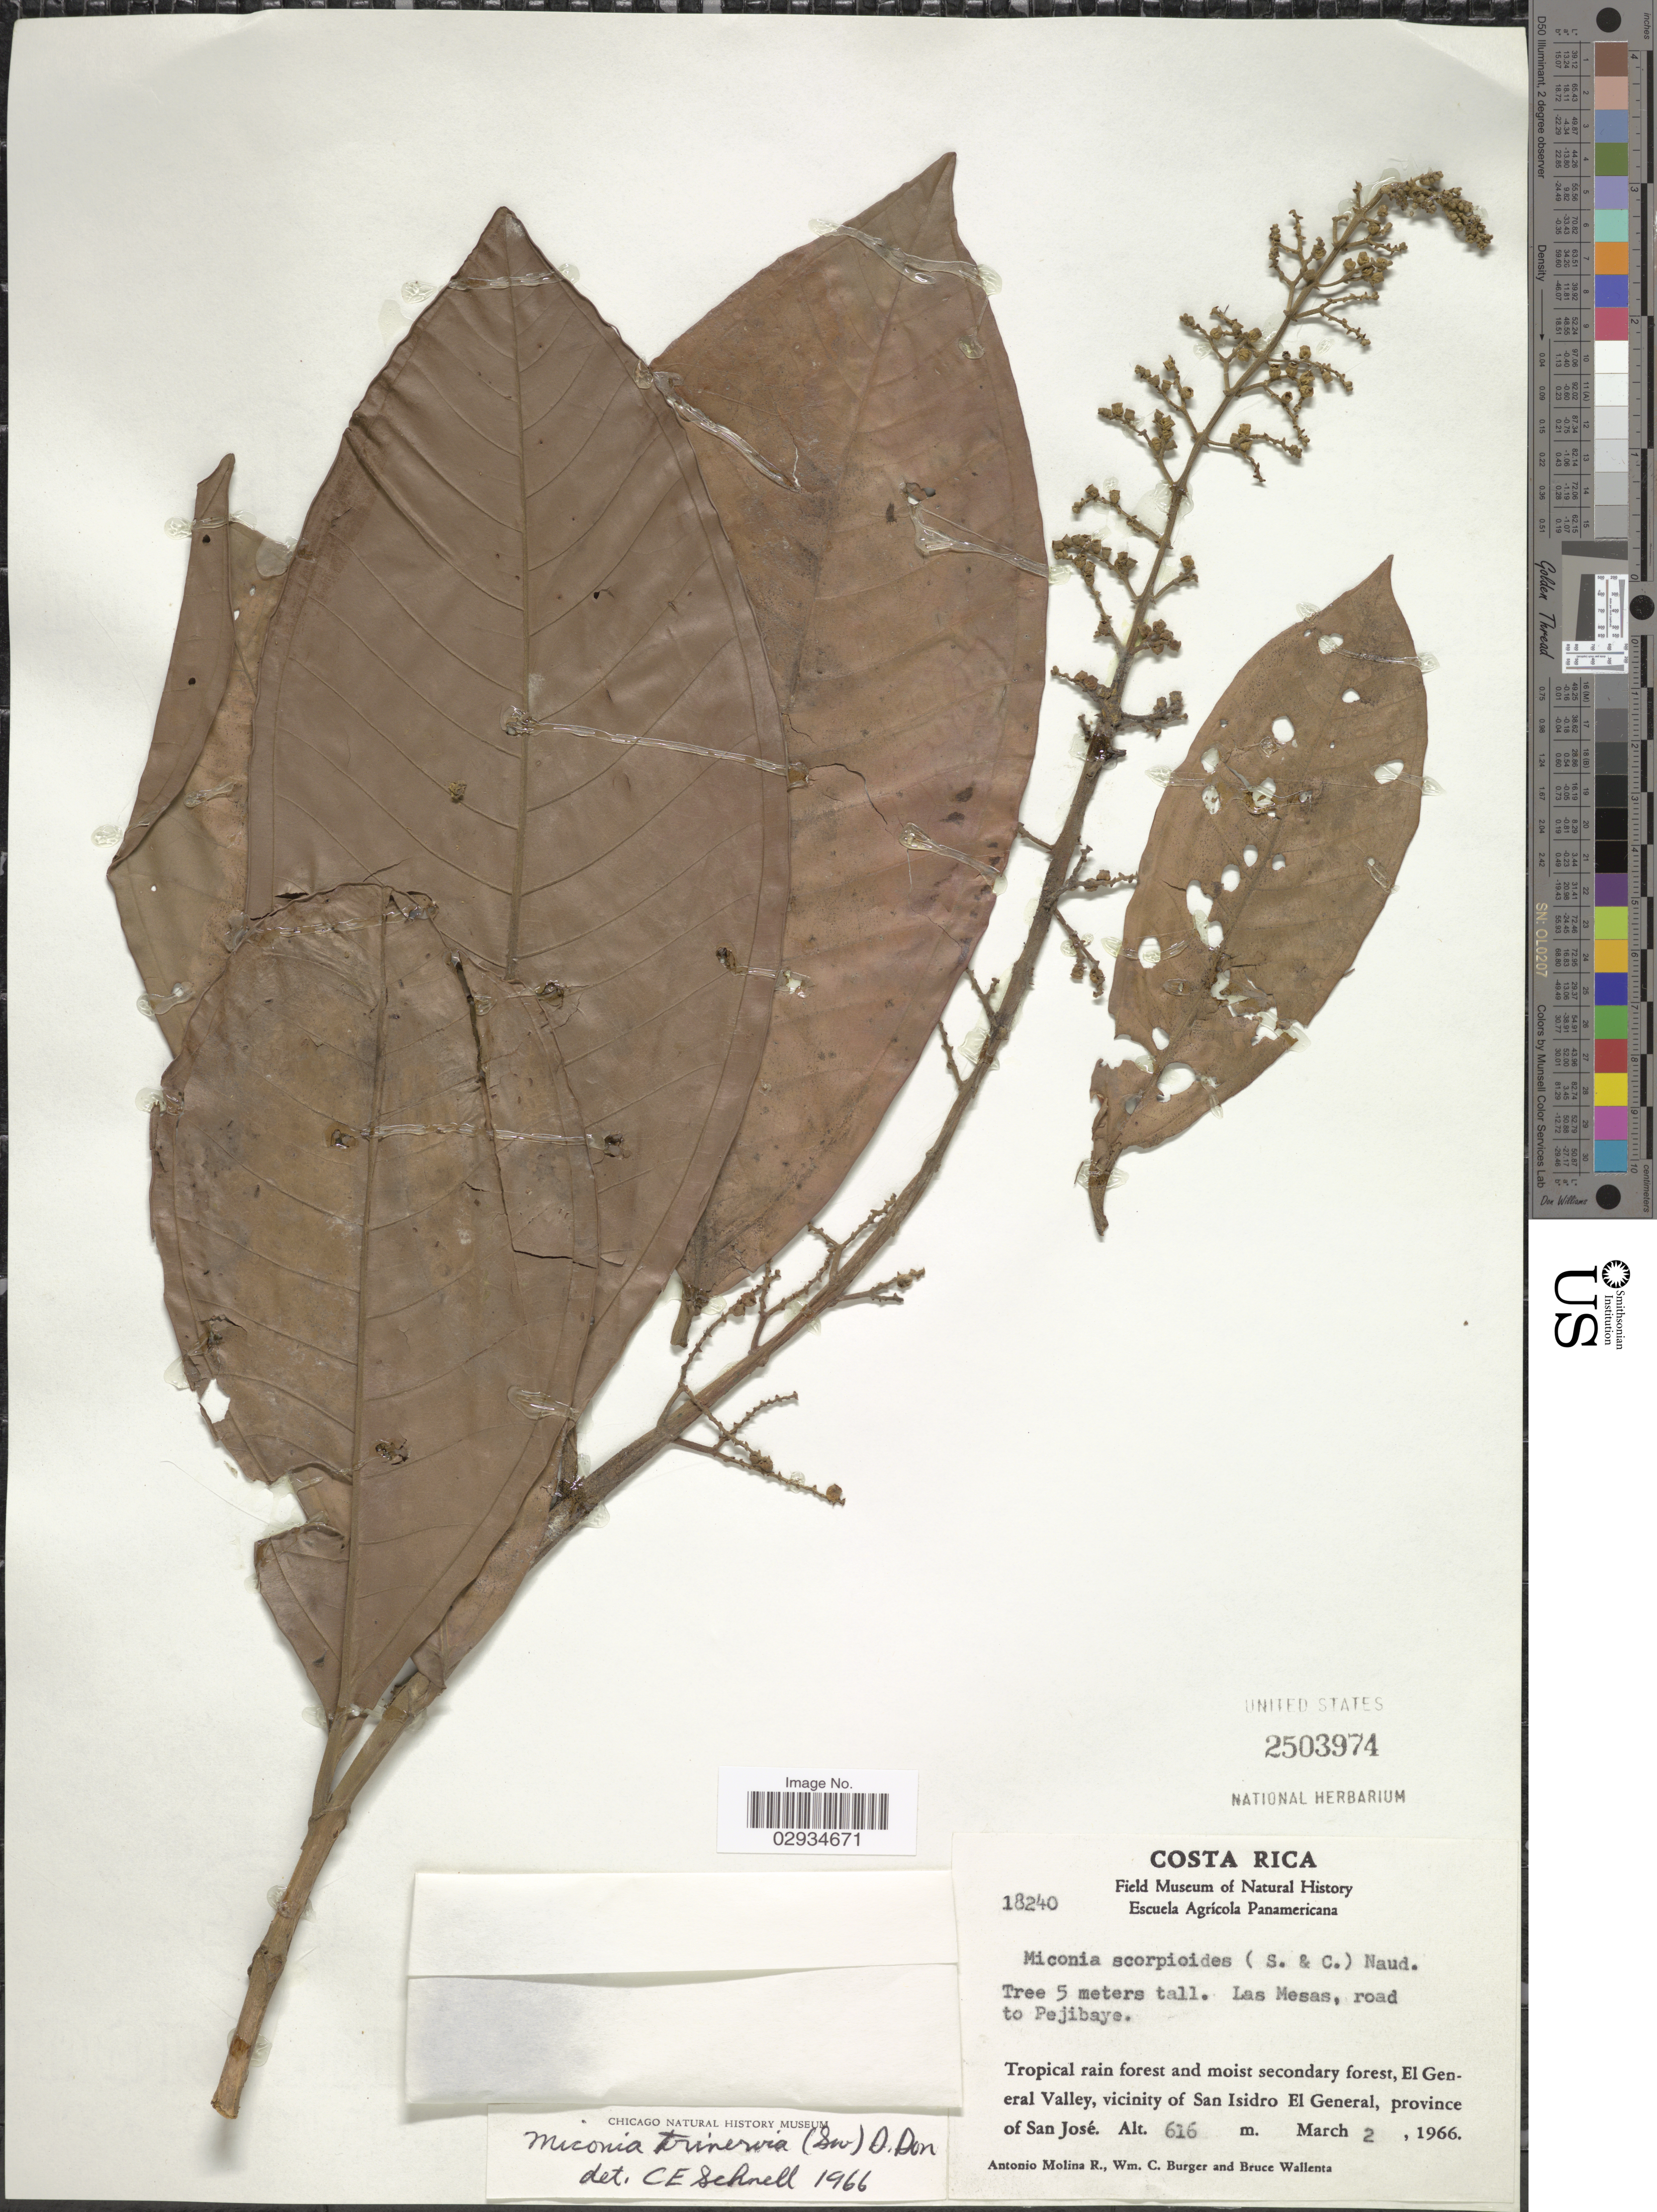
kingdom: Plantae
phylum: Tracheophyta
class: Magnoliopsida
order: Myrtales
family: Melastomataceae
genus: Miconia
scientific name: Miconia trinervia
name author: (Sw.) D. Don ex Loudon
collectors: A. Molina R., W. Burger & B. Wallenta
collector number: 18240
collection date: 1966-03-02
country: Costa Rica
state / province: San José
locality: Las Mesas, road to Pejibaye. El General Valley, vicinity of San Isidro El General.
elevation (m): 616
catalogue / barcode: US 2503974